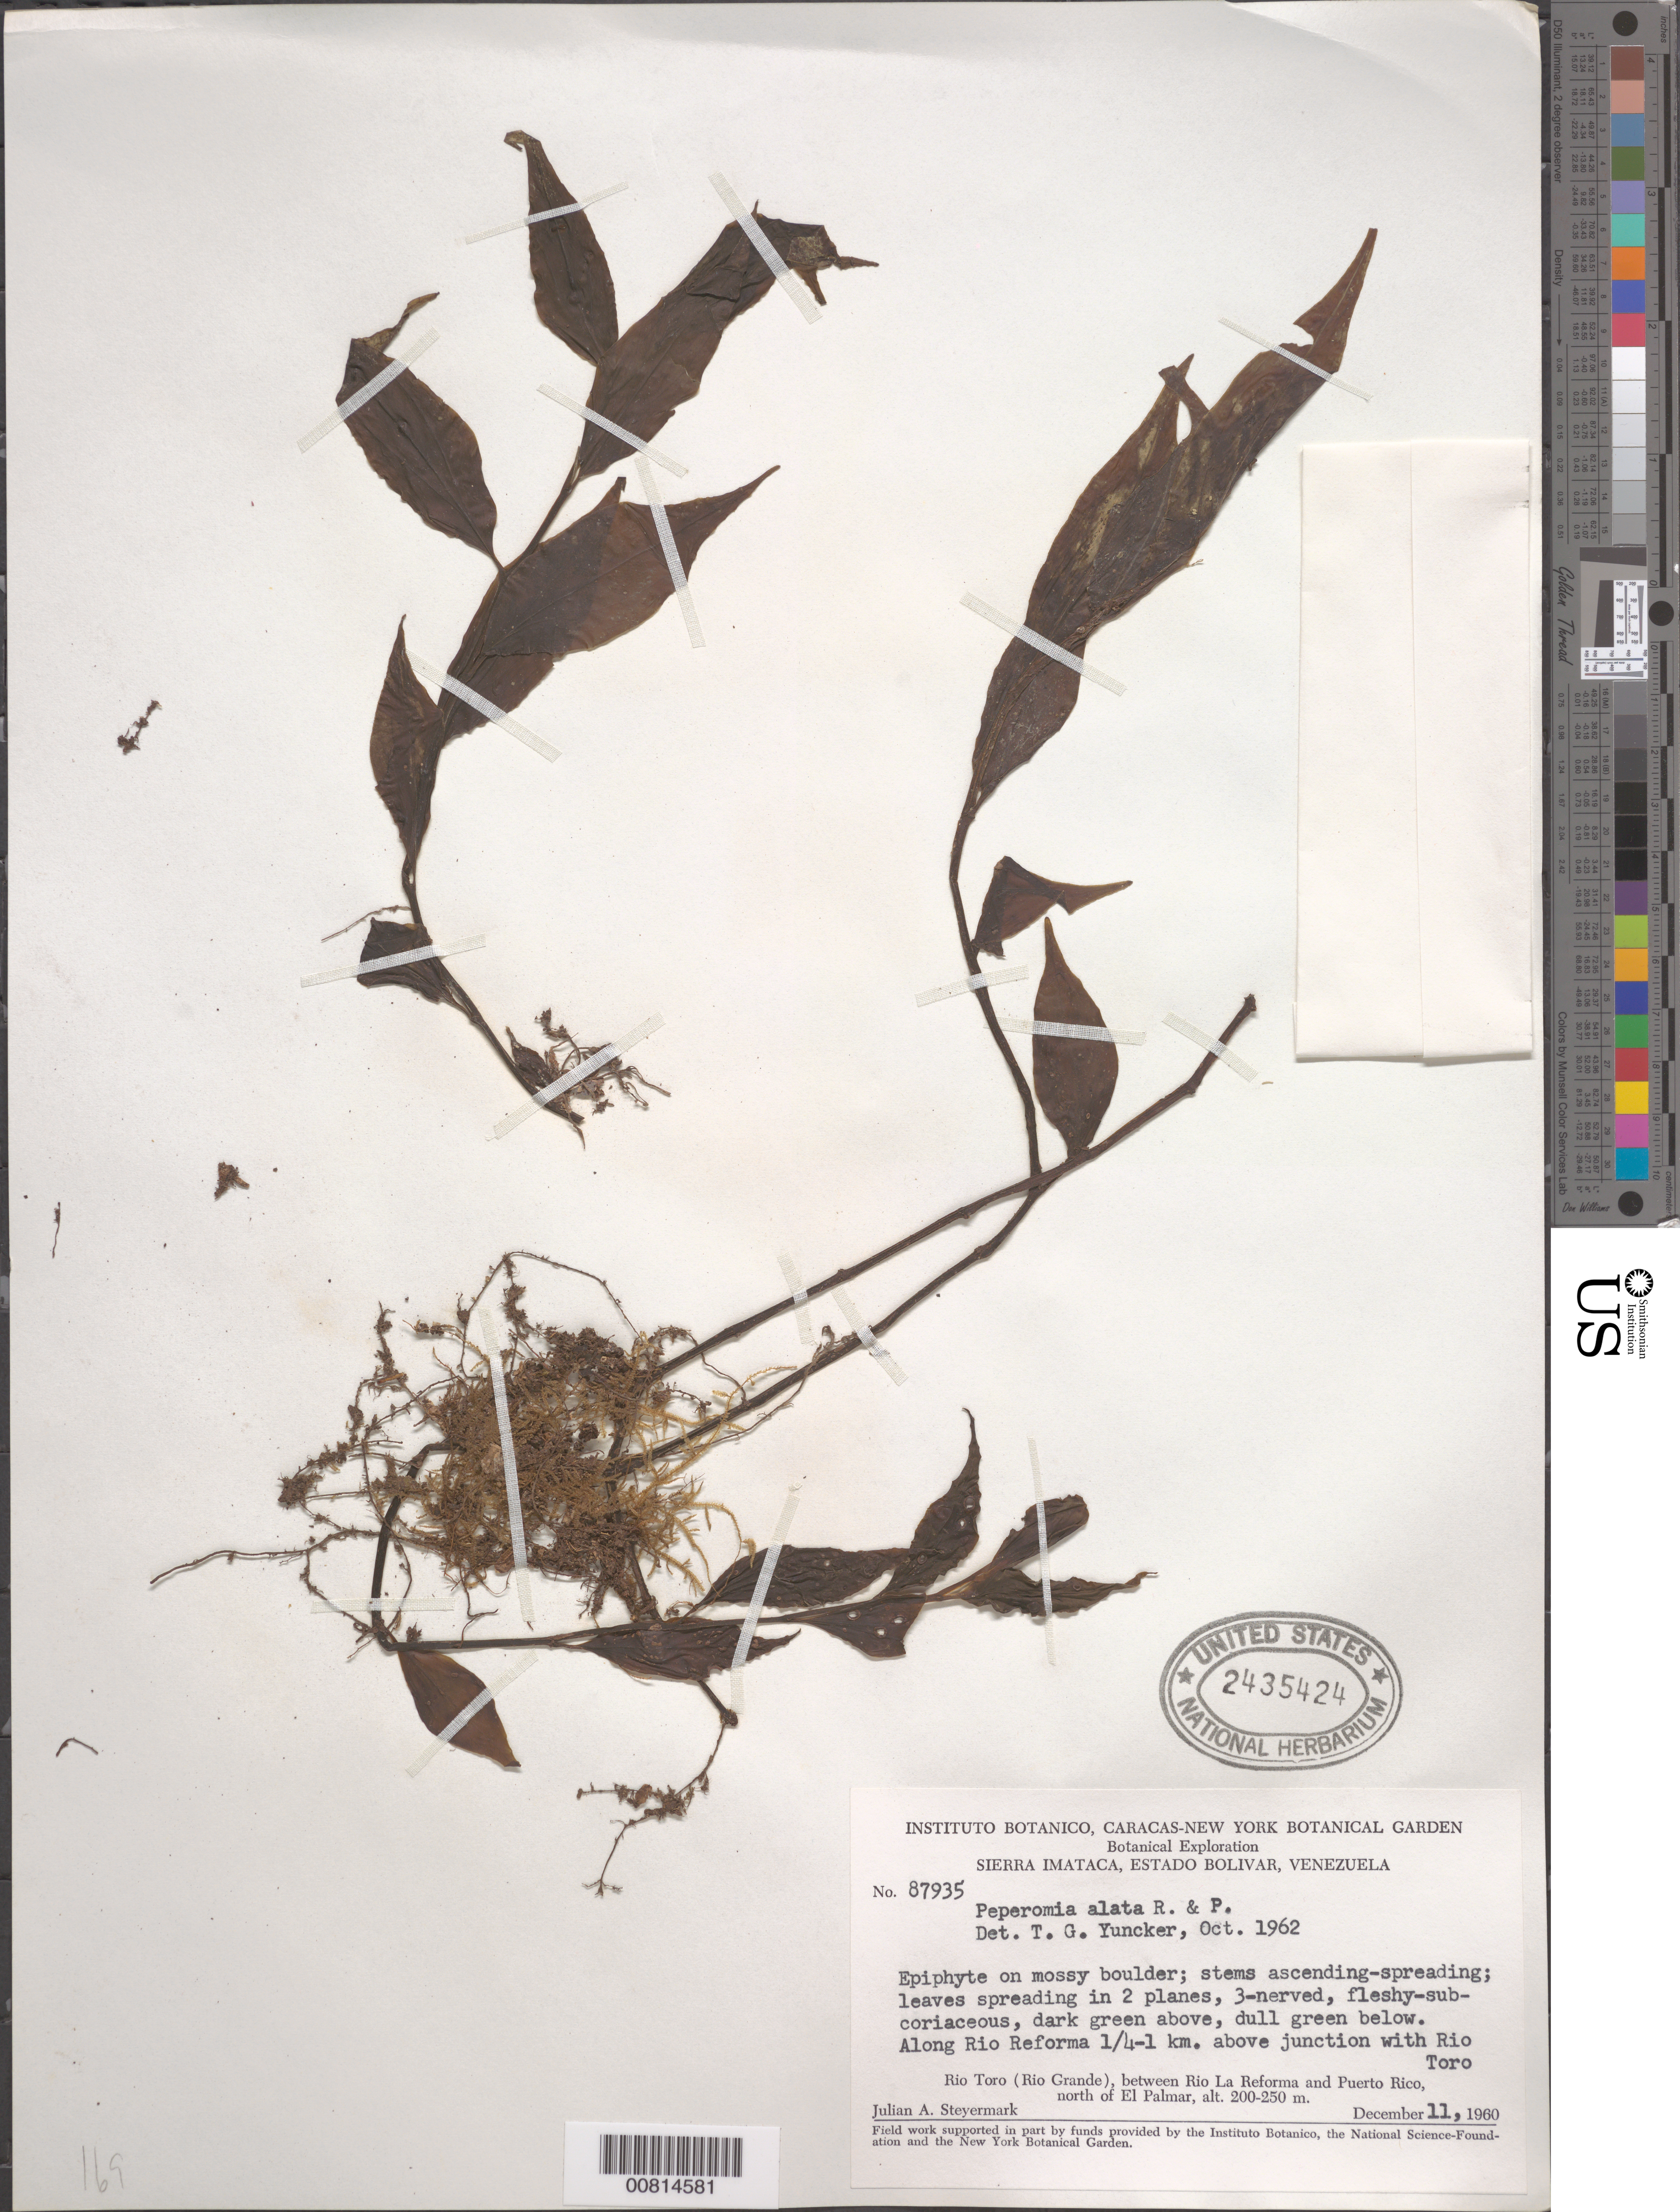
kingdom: Plantae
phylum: Tracheophyta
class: Magnoliopsida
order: Piperales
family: Piperaceae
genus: Peperomia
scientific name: Peperomia alata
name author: Ruiz & Pav.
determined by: Yuncker, T. G.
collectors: J. Steyermark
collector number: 87935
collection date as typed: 11-Dec-60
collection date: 1960-12-11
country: Venezuela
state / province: Bolívar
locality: Río Reforma, 0.25-1 km above junction with Río Toro (Río Grande), between Río La Reforma and Puerto Rico, N of El Palmar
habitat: Along river, on mossy boulder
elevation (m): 200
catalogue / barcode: US 2435424